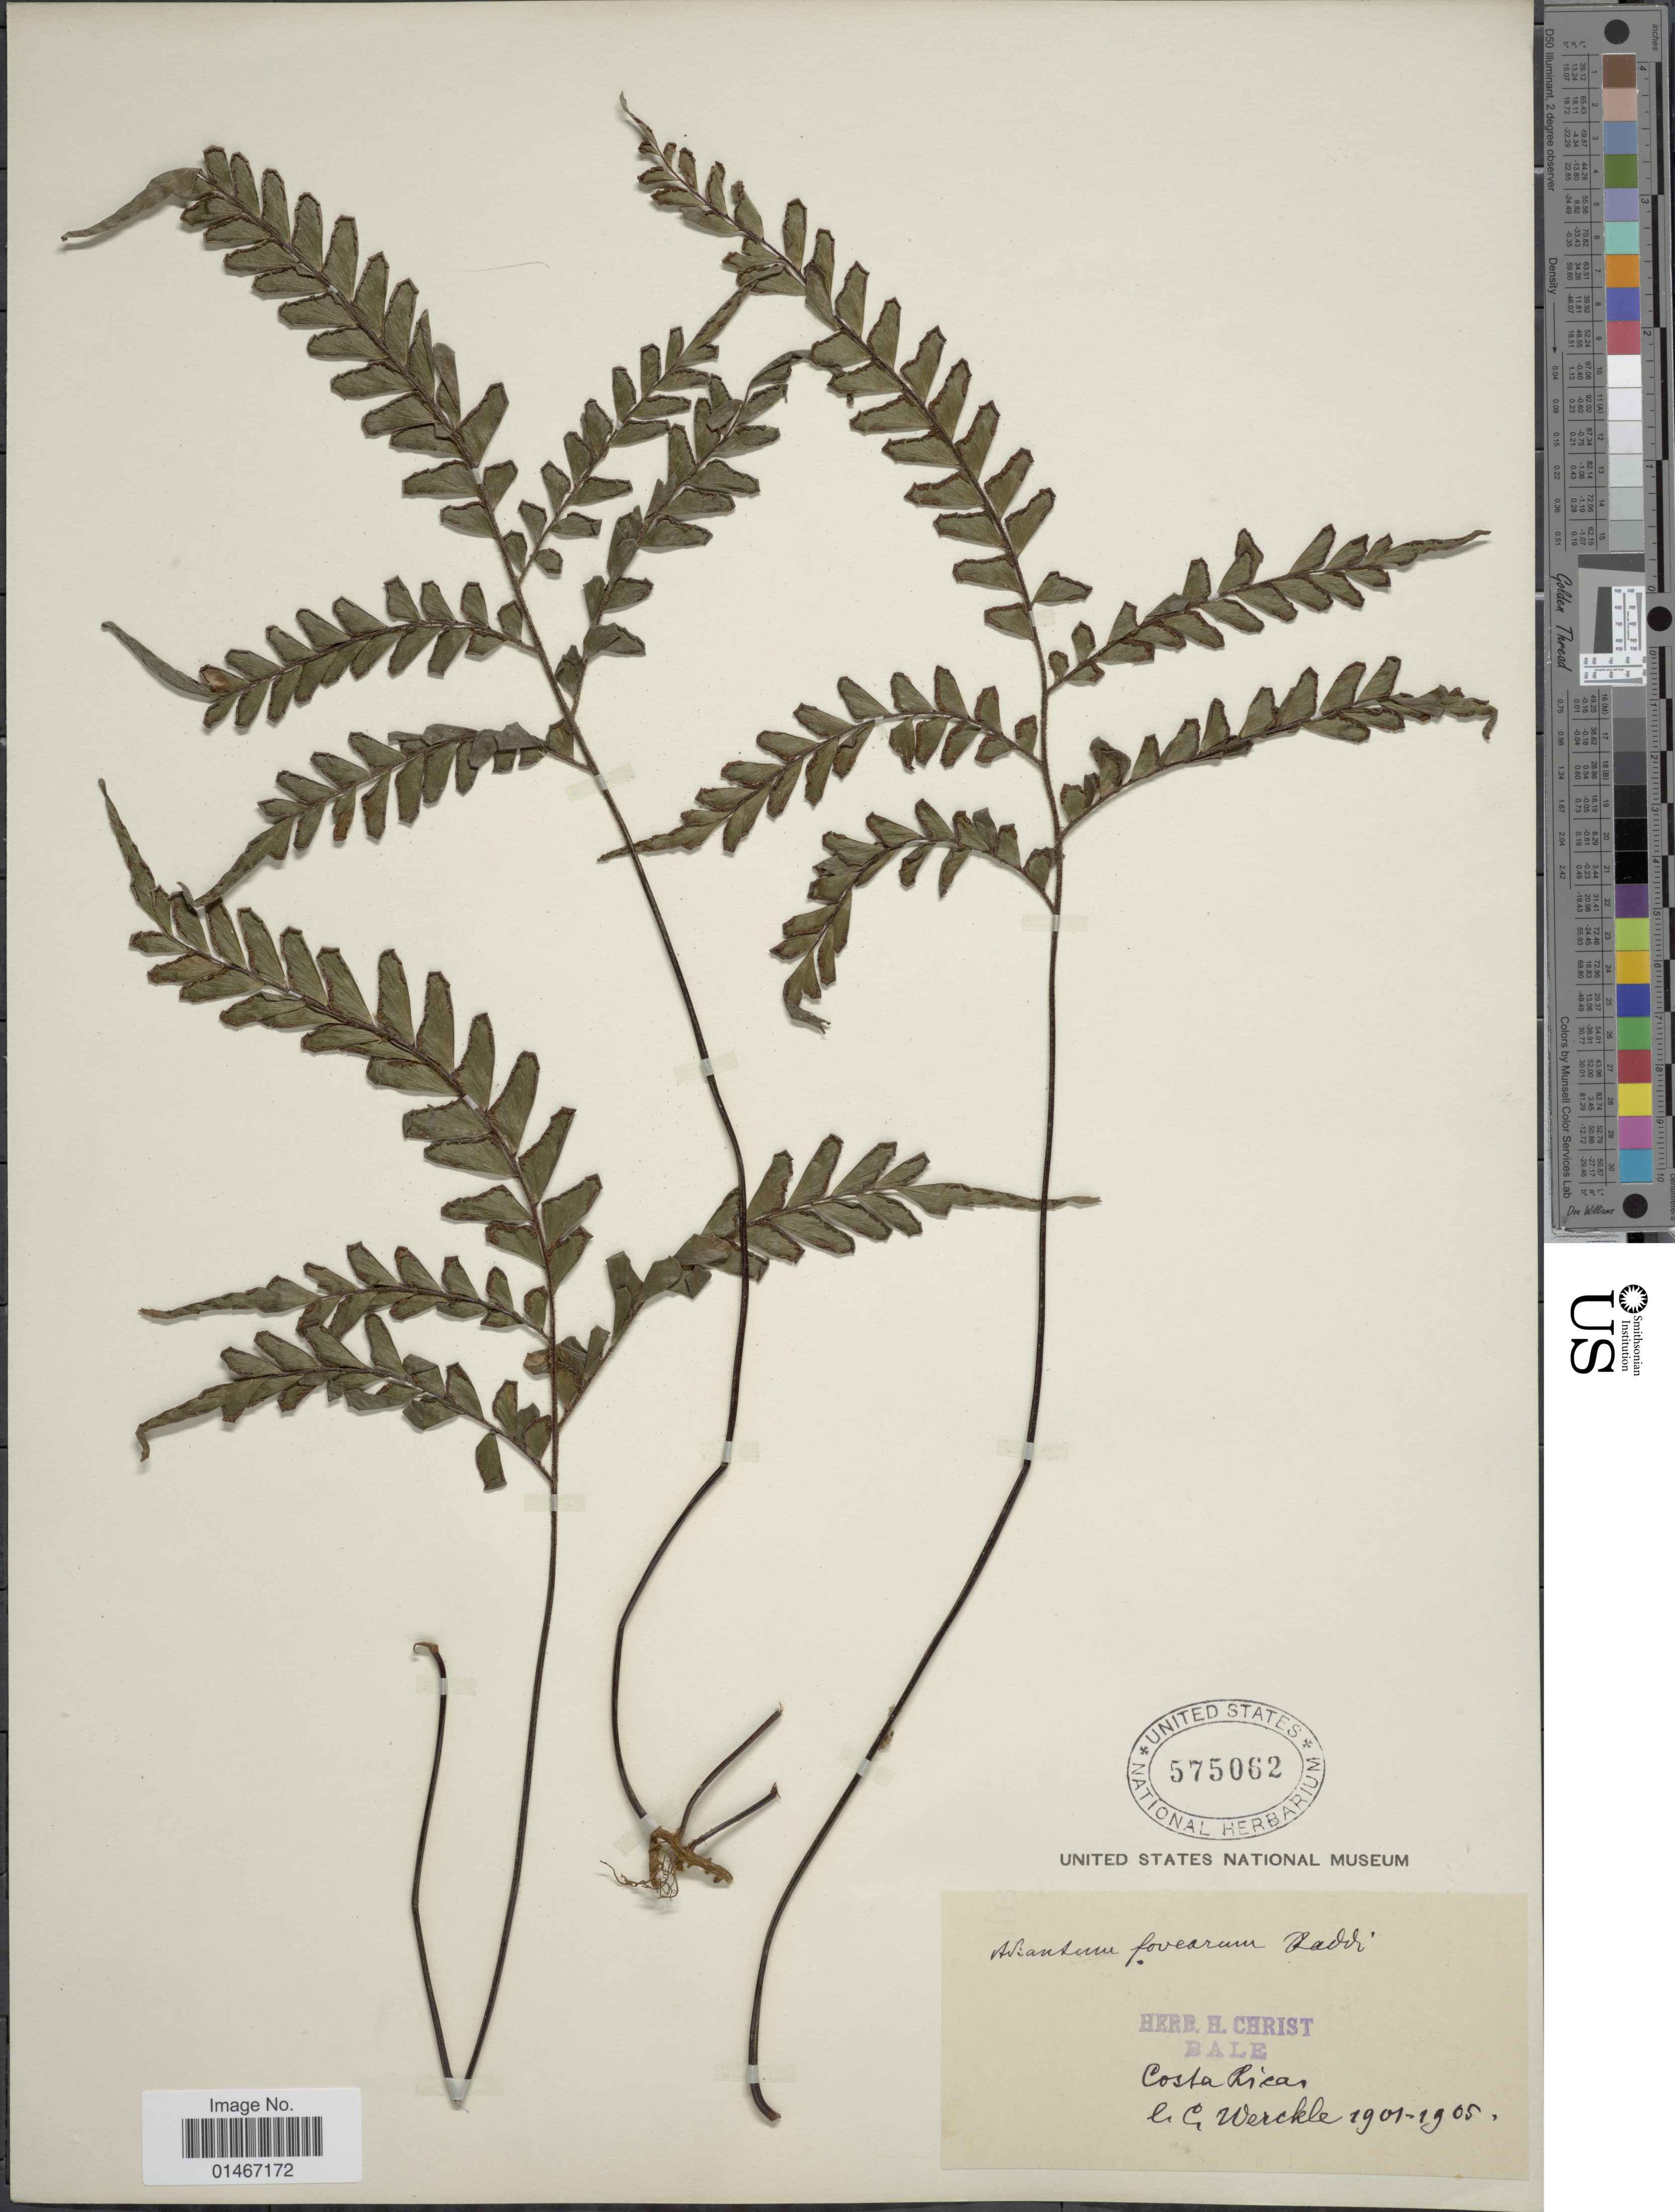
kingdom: Plantae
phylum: Tracheophyta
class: Polypodiopsida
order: Polypodiales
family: Pteridaceae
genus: Adiantum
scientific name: Adiantum latifolium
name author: Lam.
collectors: C. C Wercklé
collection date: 1901/1905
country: Costa Rica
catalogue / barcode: US 575062